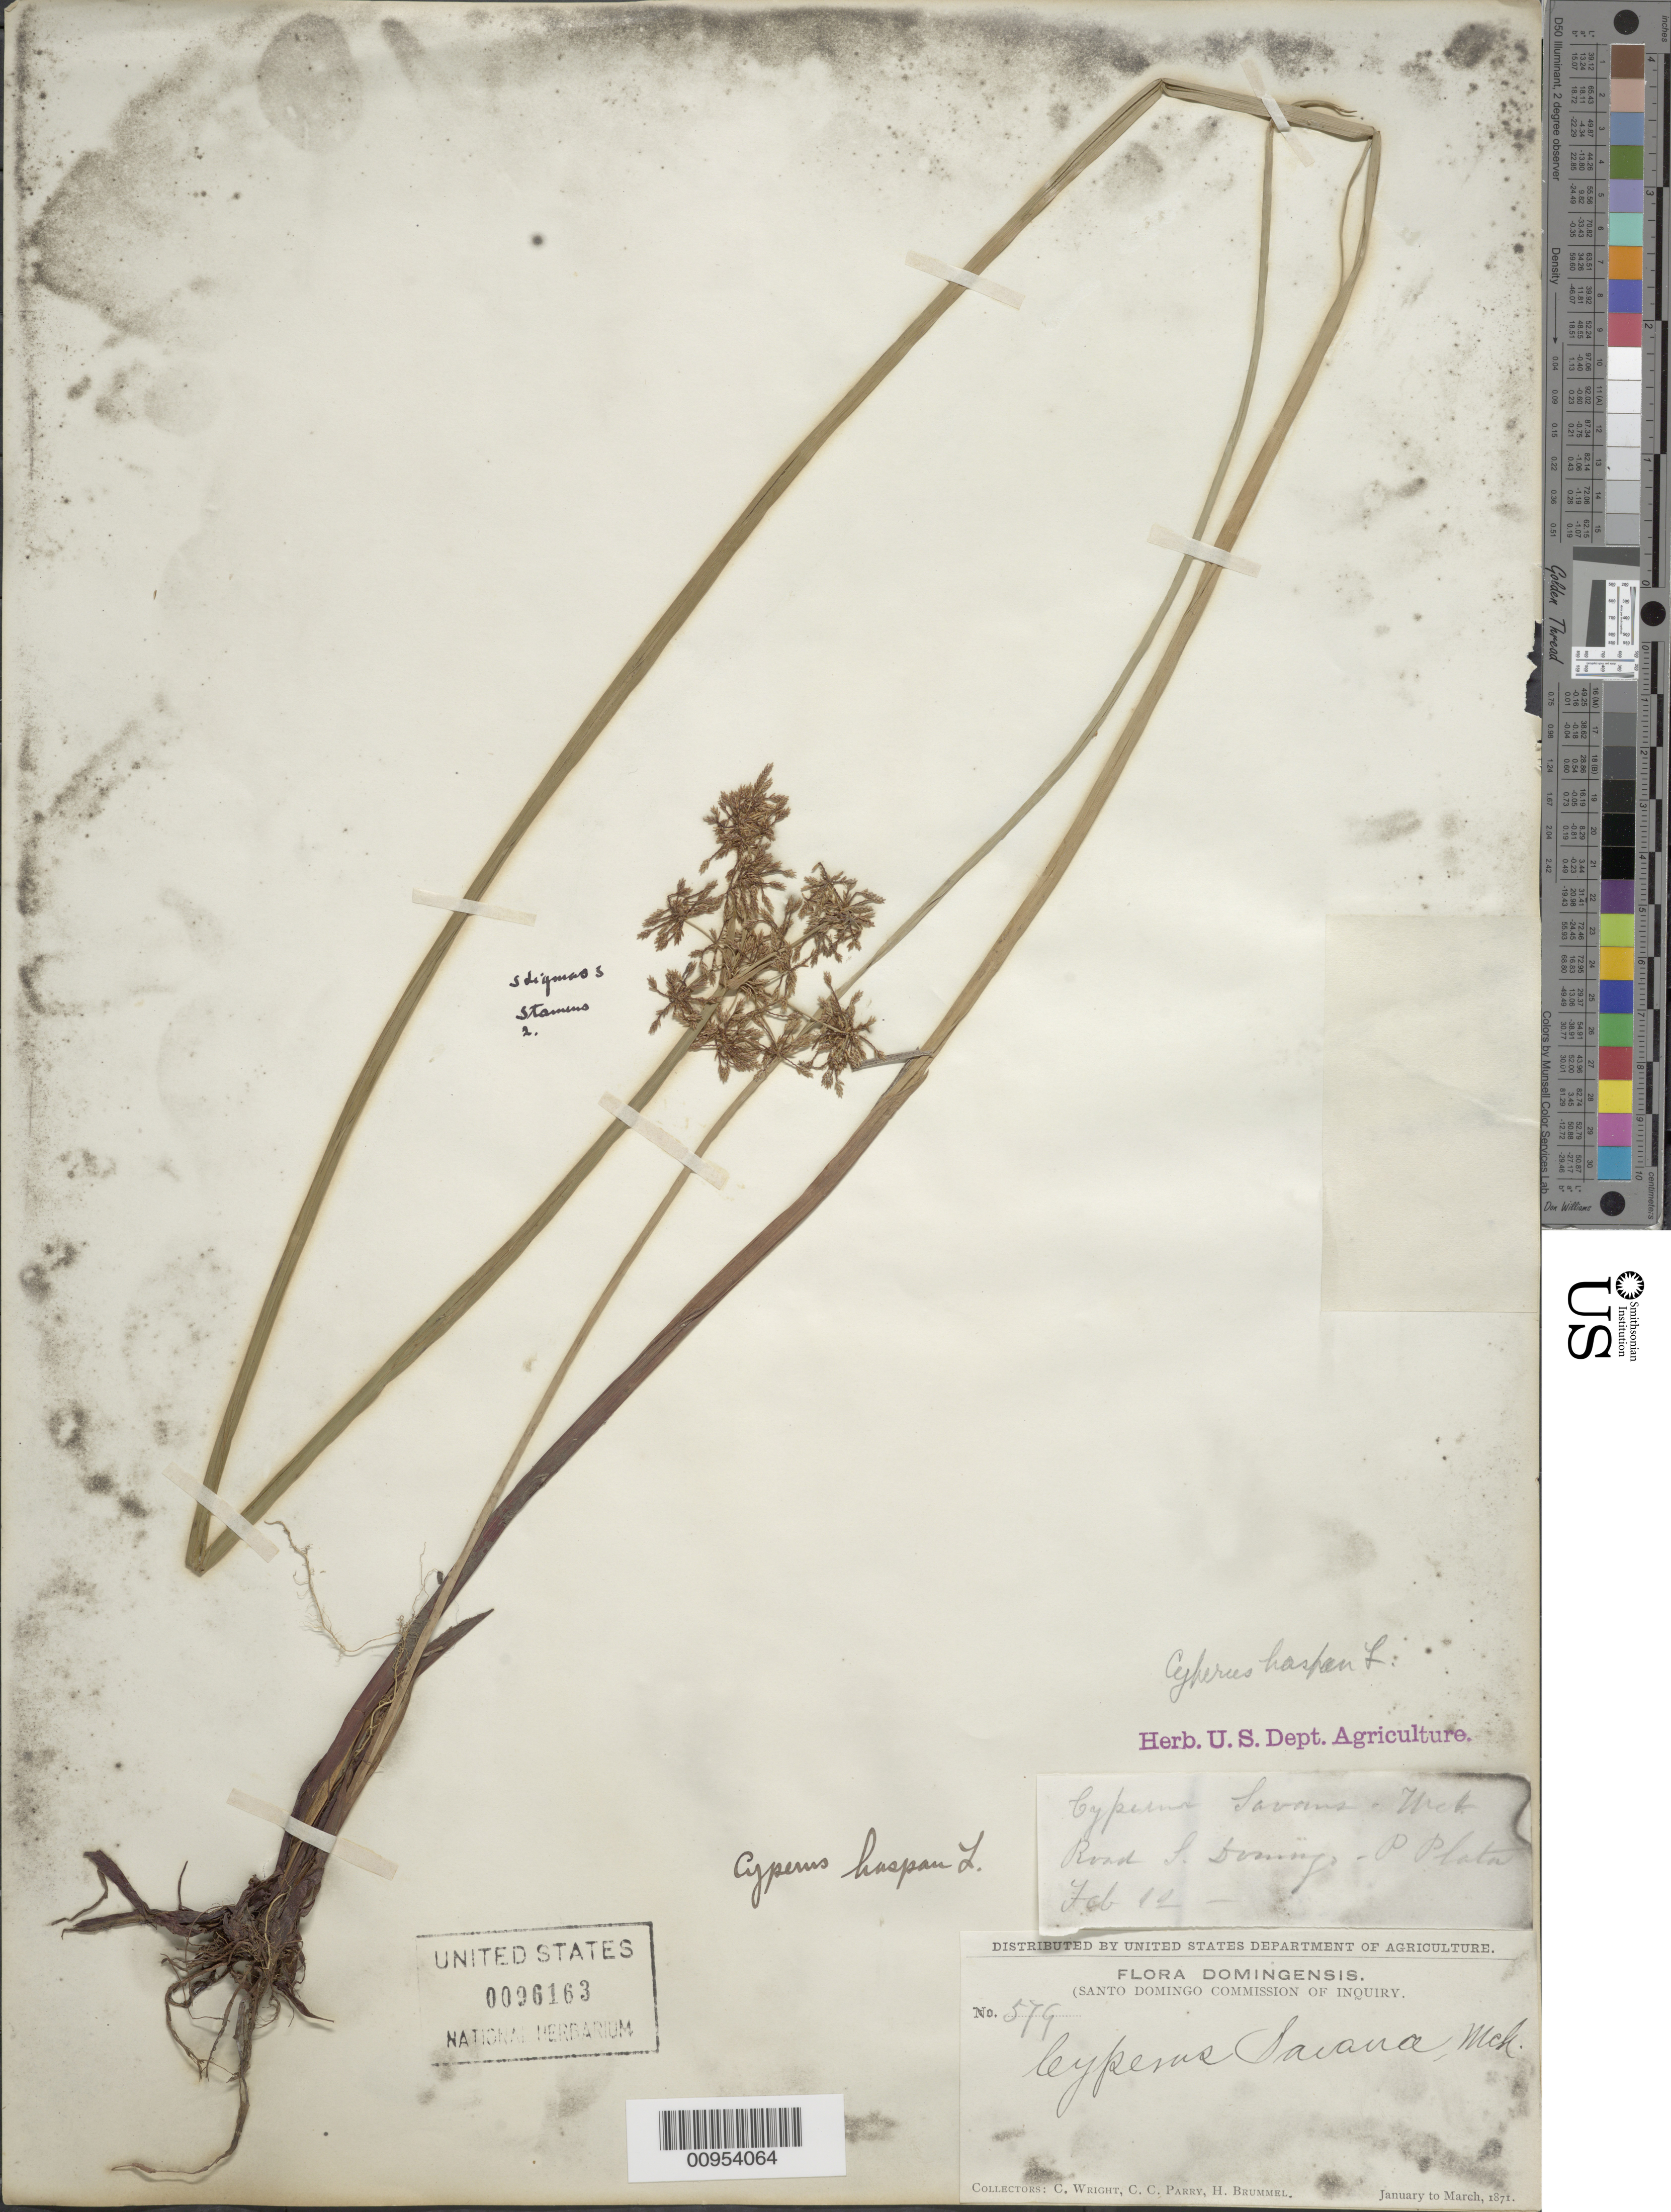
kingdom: Plantae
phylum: Tracheophyta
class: Liliopsida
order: Poales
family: Cyperaceae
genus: Cyperus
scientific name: Cyperus haspan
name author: L.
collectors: C. Wright, C. Pimentel & H. Brummel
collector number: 579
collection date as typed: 10 Feb 1871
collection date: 1871-02-10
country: Dominican Republic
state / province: Puerto Plata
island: Hispaniola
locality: Savanas, road to Santo Domingo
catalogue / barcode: US 96163